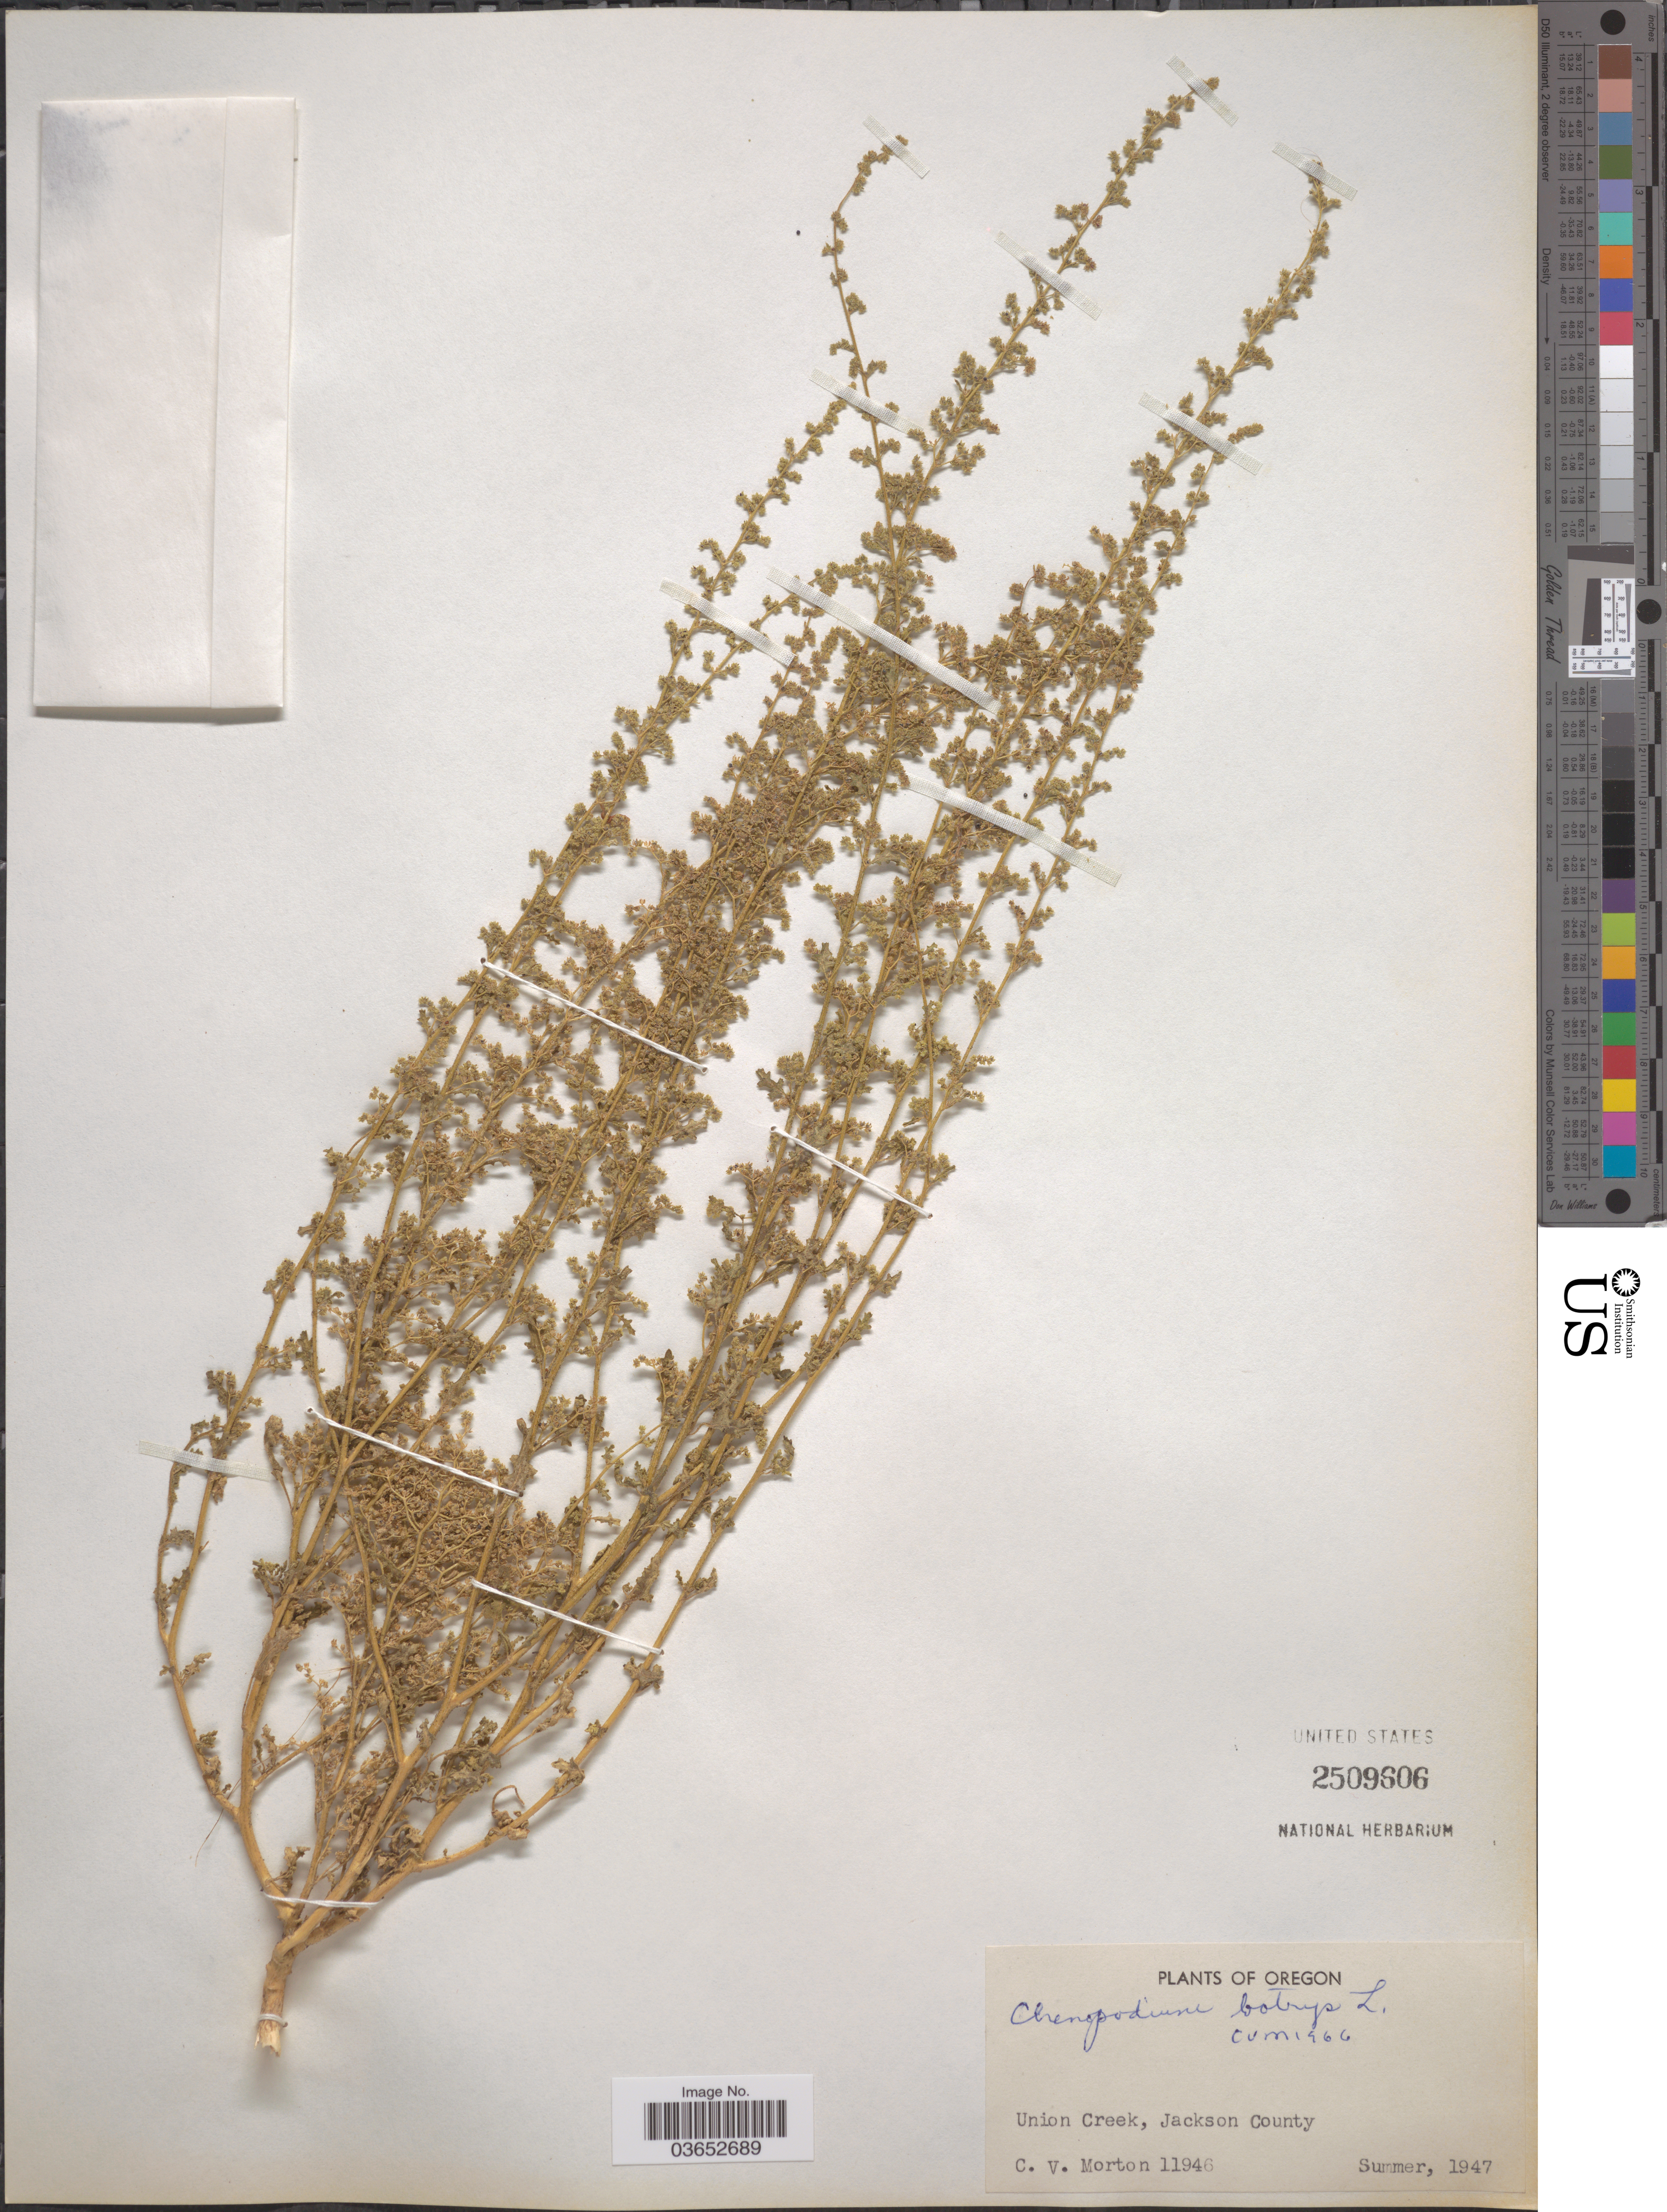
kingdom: Plantae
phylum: Tracheophyta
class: Magnoliopsida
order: Caryophyllales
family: Amaranthaceae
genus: Chenopodium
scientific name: Chenopodium botrys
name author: L.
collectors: C. V. Morton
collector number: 11946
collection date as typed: Summer, 1947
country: United States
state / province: Oregon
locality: Union Creek, Jackson County.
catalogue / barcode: US 2509606